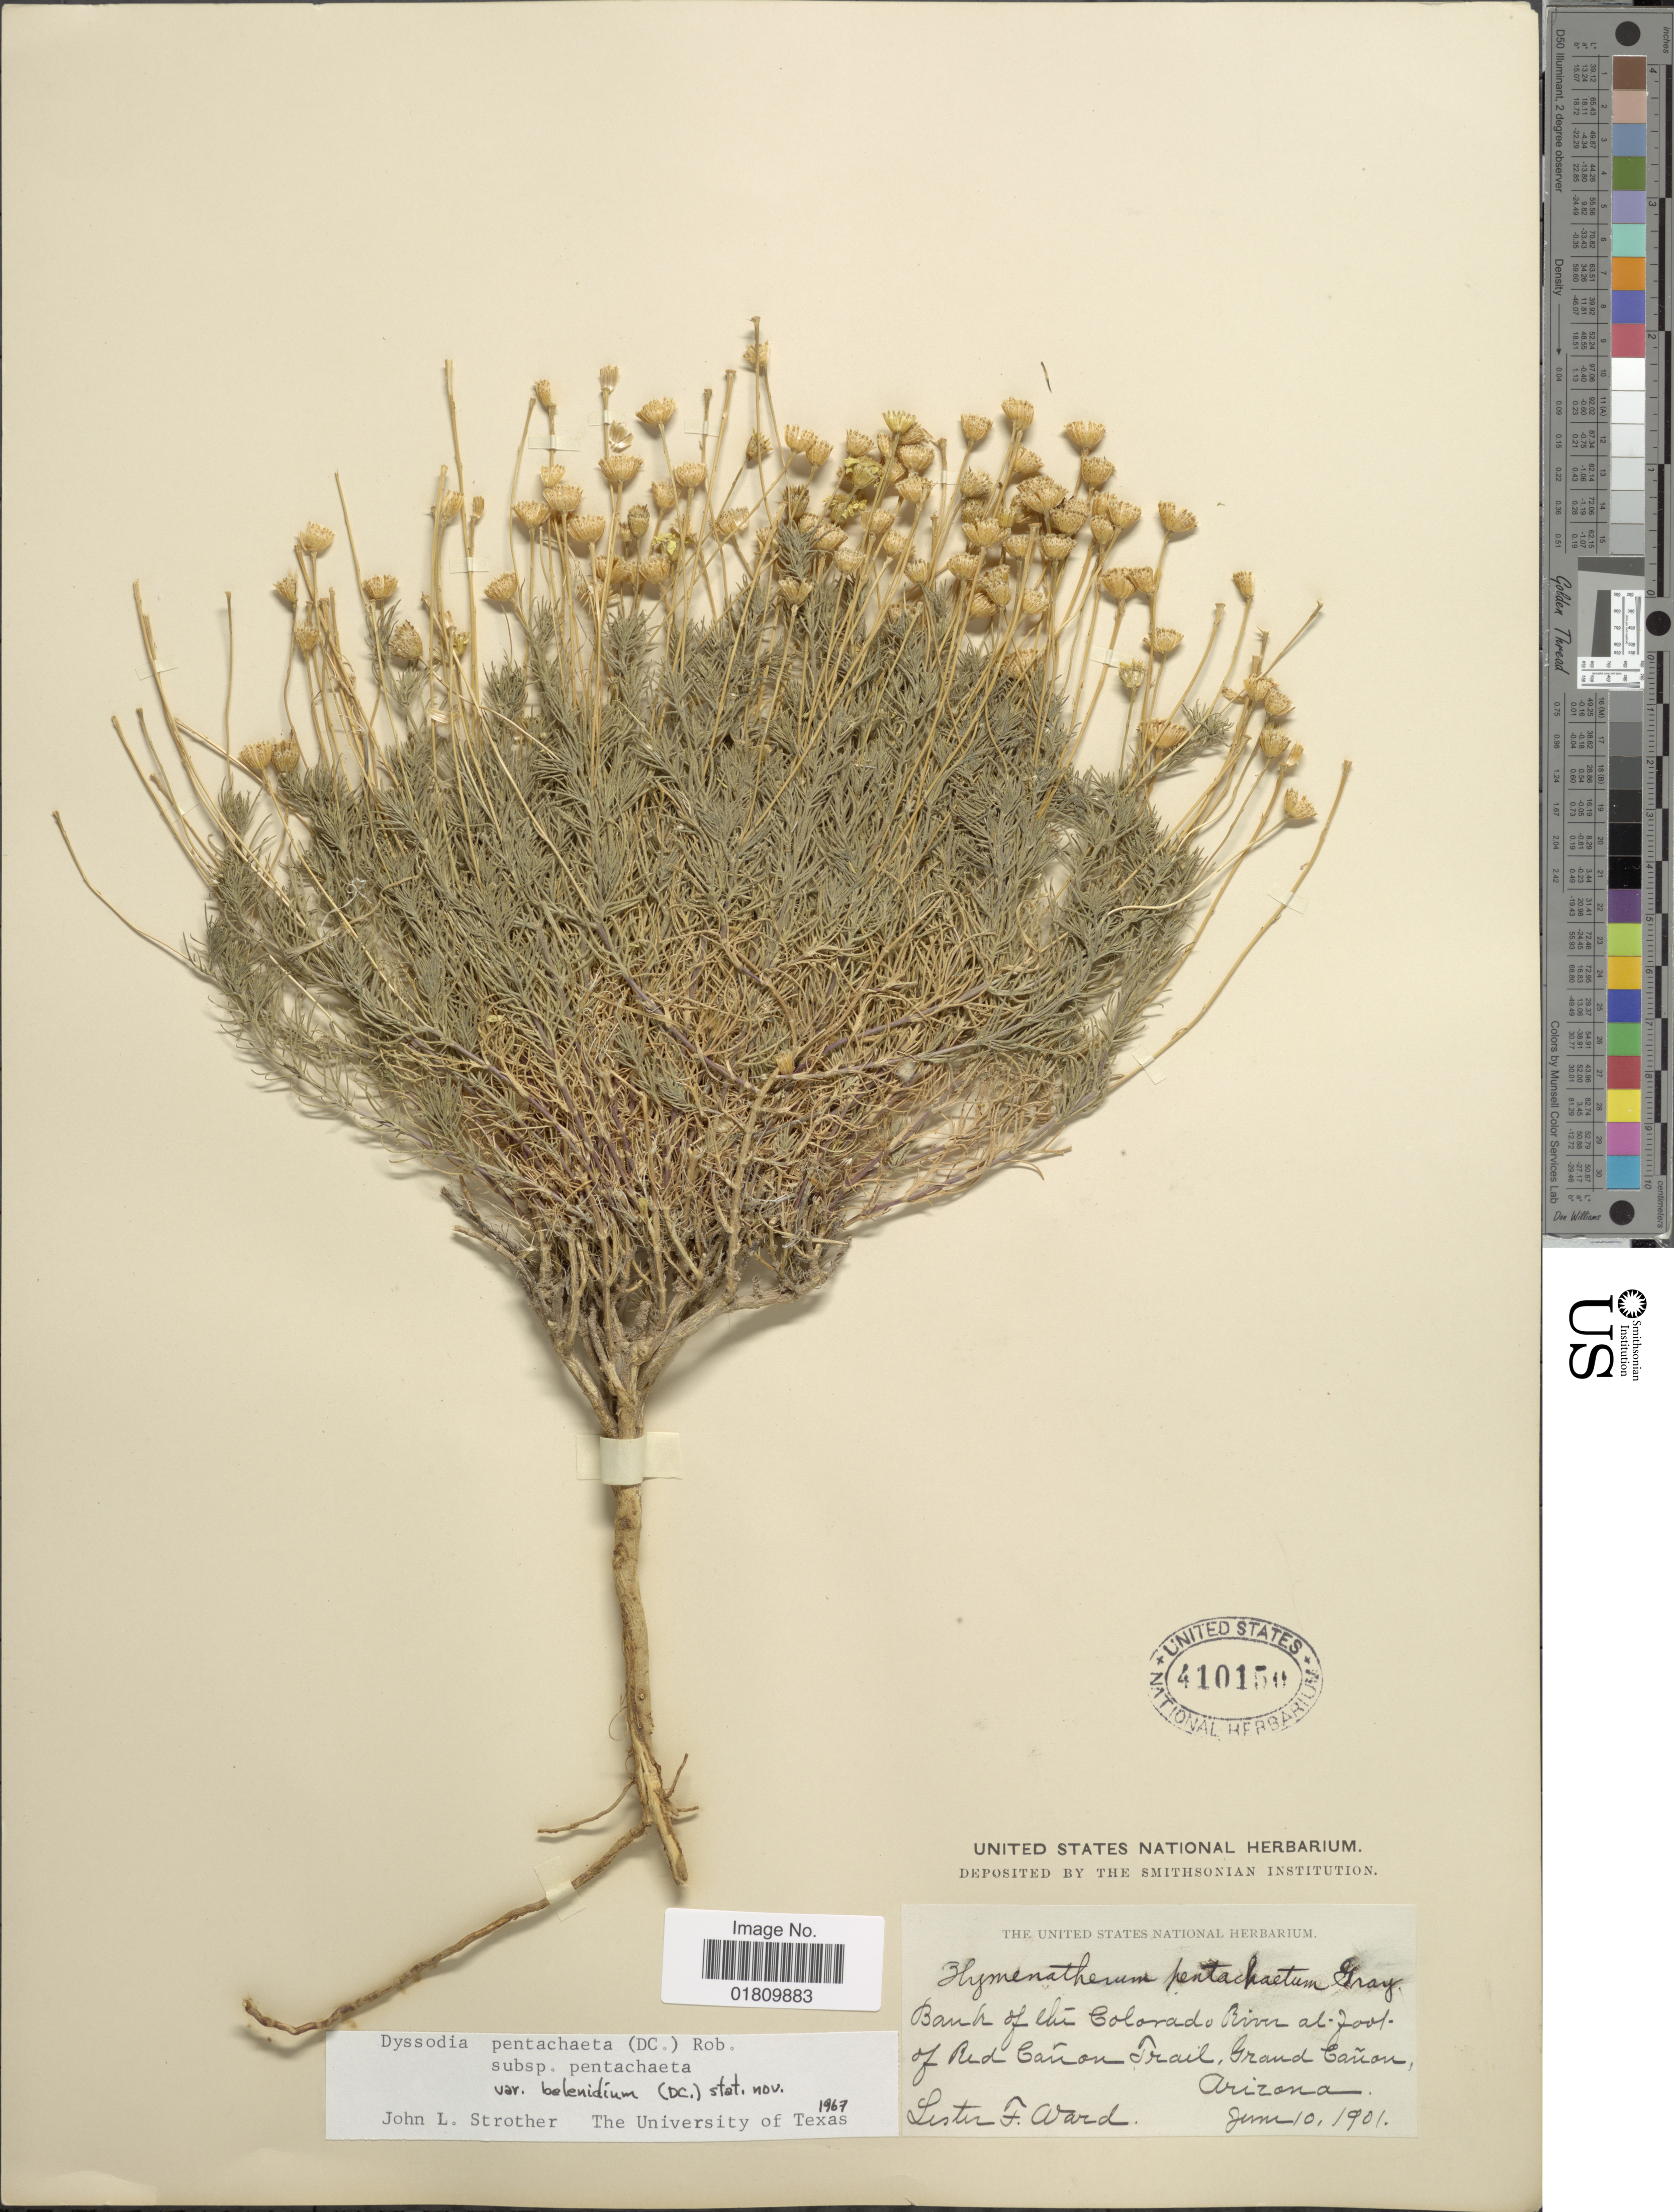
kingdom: Plantae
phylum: Tracheophyta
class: Magnoliopsida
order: Asterales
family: Asteraceae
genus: Thymophylla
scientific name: Thymophylla pentachaeta var. belenidium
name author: (DC.) Strother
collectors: L. F. Ward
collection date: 1901-06-10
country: United States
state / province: Arizona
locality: Bank of the Colorado River at foot of Red Cañon Trail, Grand Cañon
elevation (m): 213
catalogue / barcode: US 410150